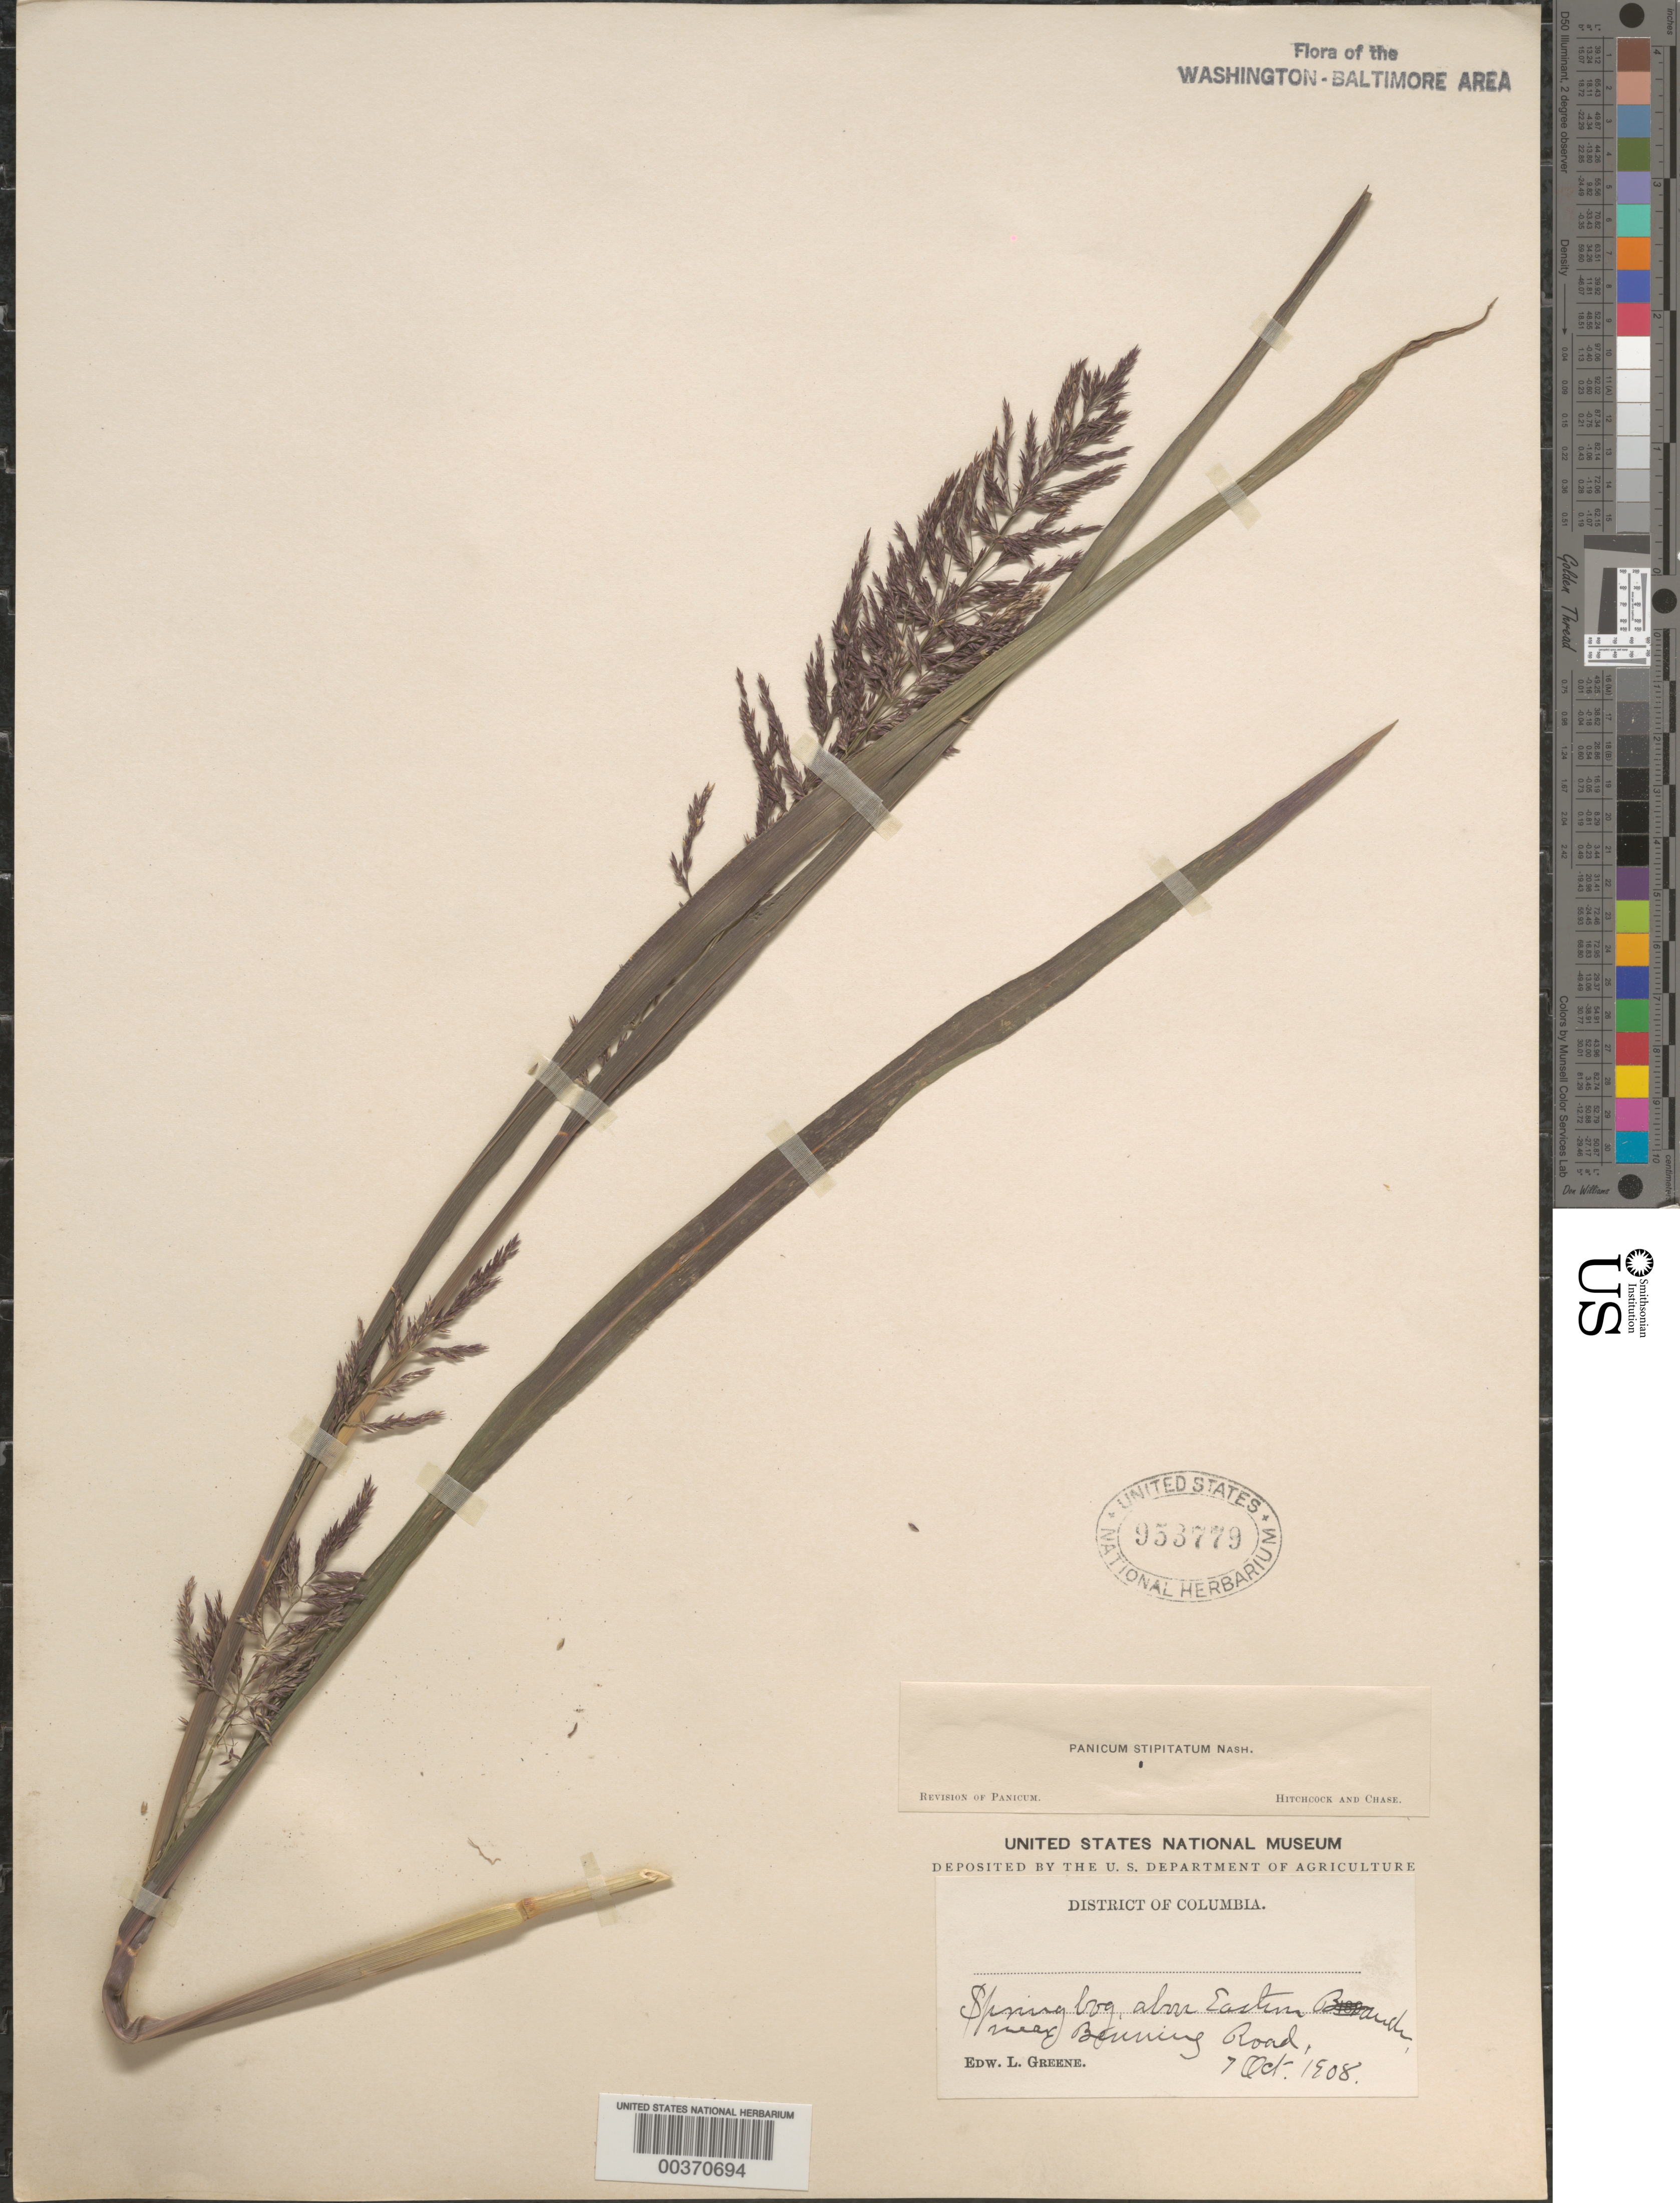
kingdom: Plantae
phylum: Tracheophyta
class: Liliopsida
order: Poales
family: Poaceae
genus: Coleataenia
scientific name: Coleataenia rigidula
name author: (Bosc ex Nees) LeBlond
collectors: E. L. Greene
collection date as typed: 07 Oct 1908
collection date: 1908-10-07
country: United States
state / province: District of Columbia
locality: Above Eastern Branch near Benning road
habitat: Spring bog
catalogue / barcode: US 953779